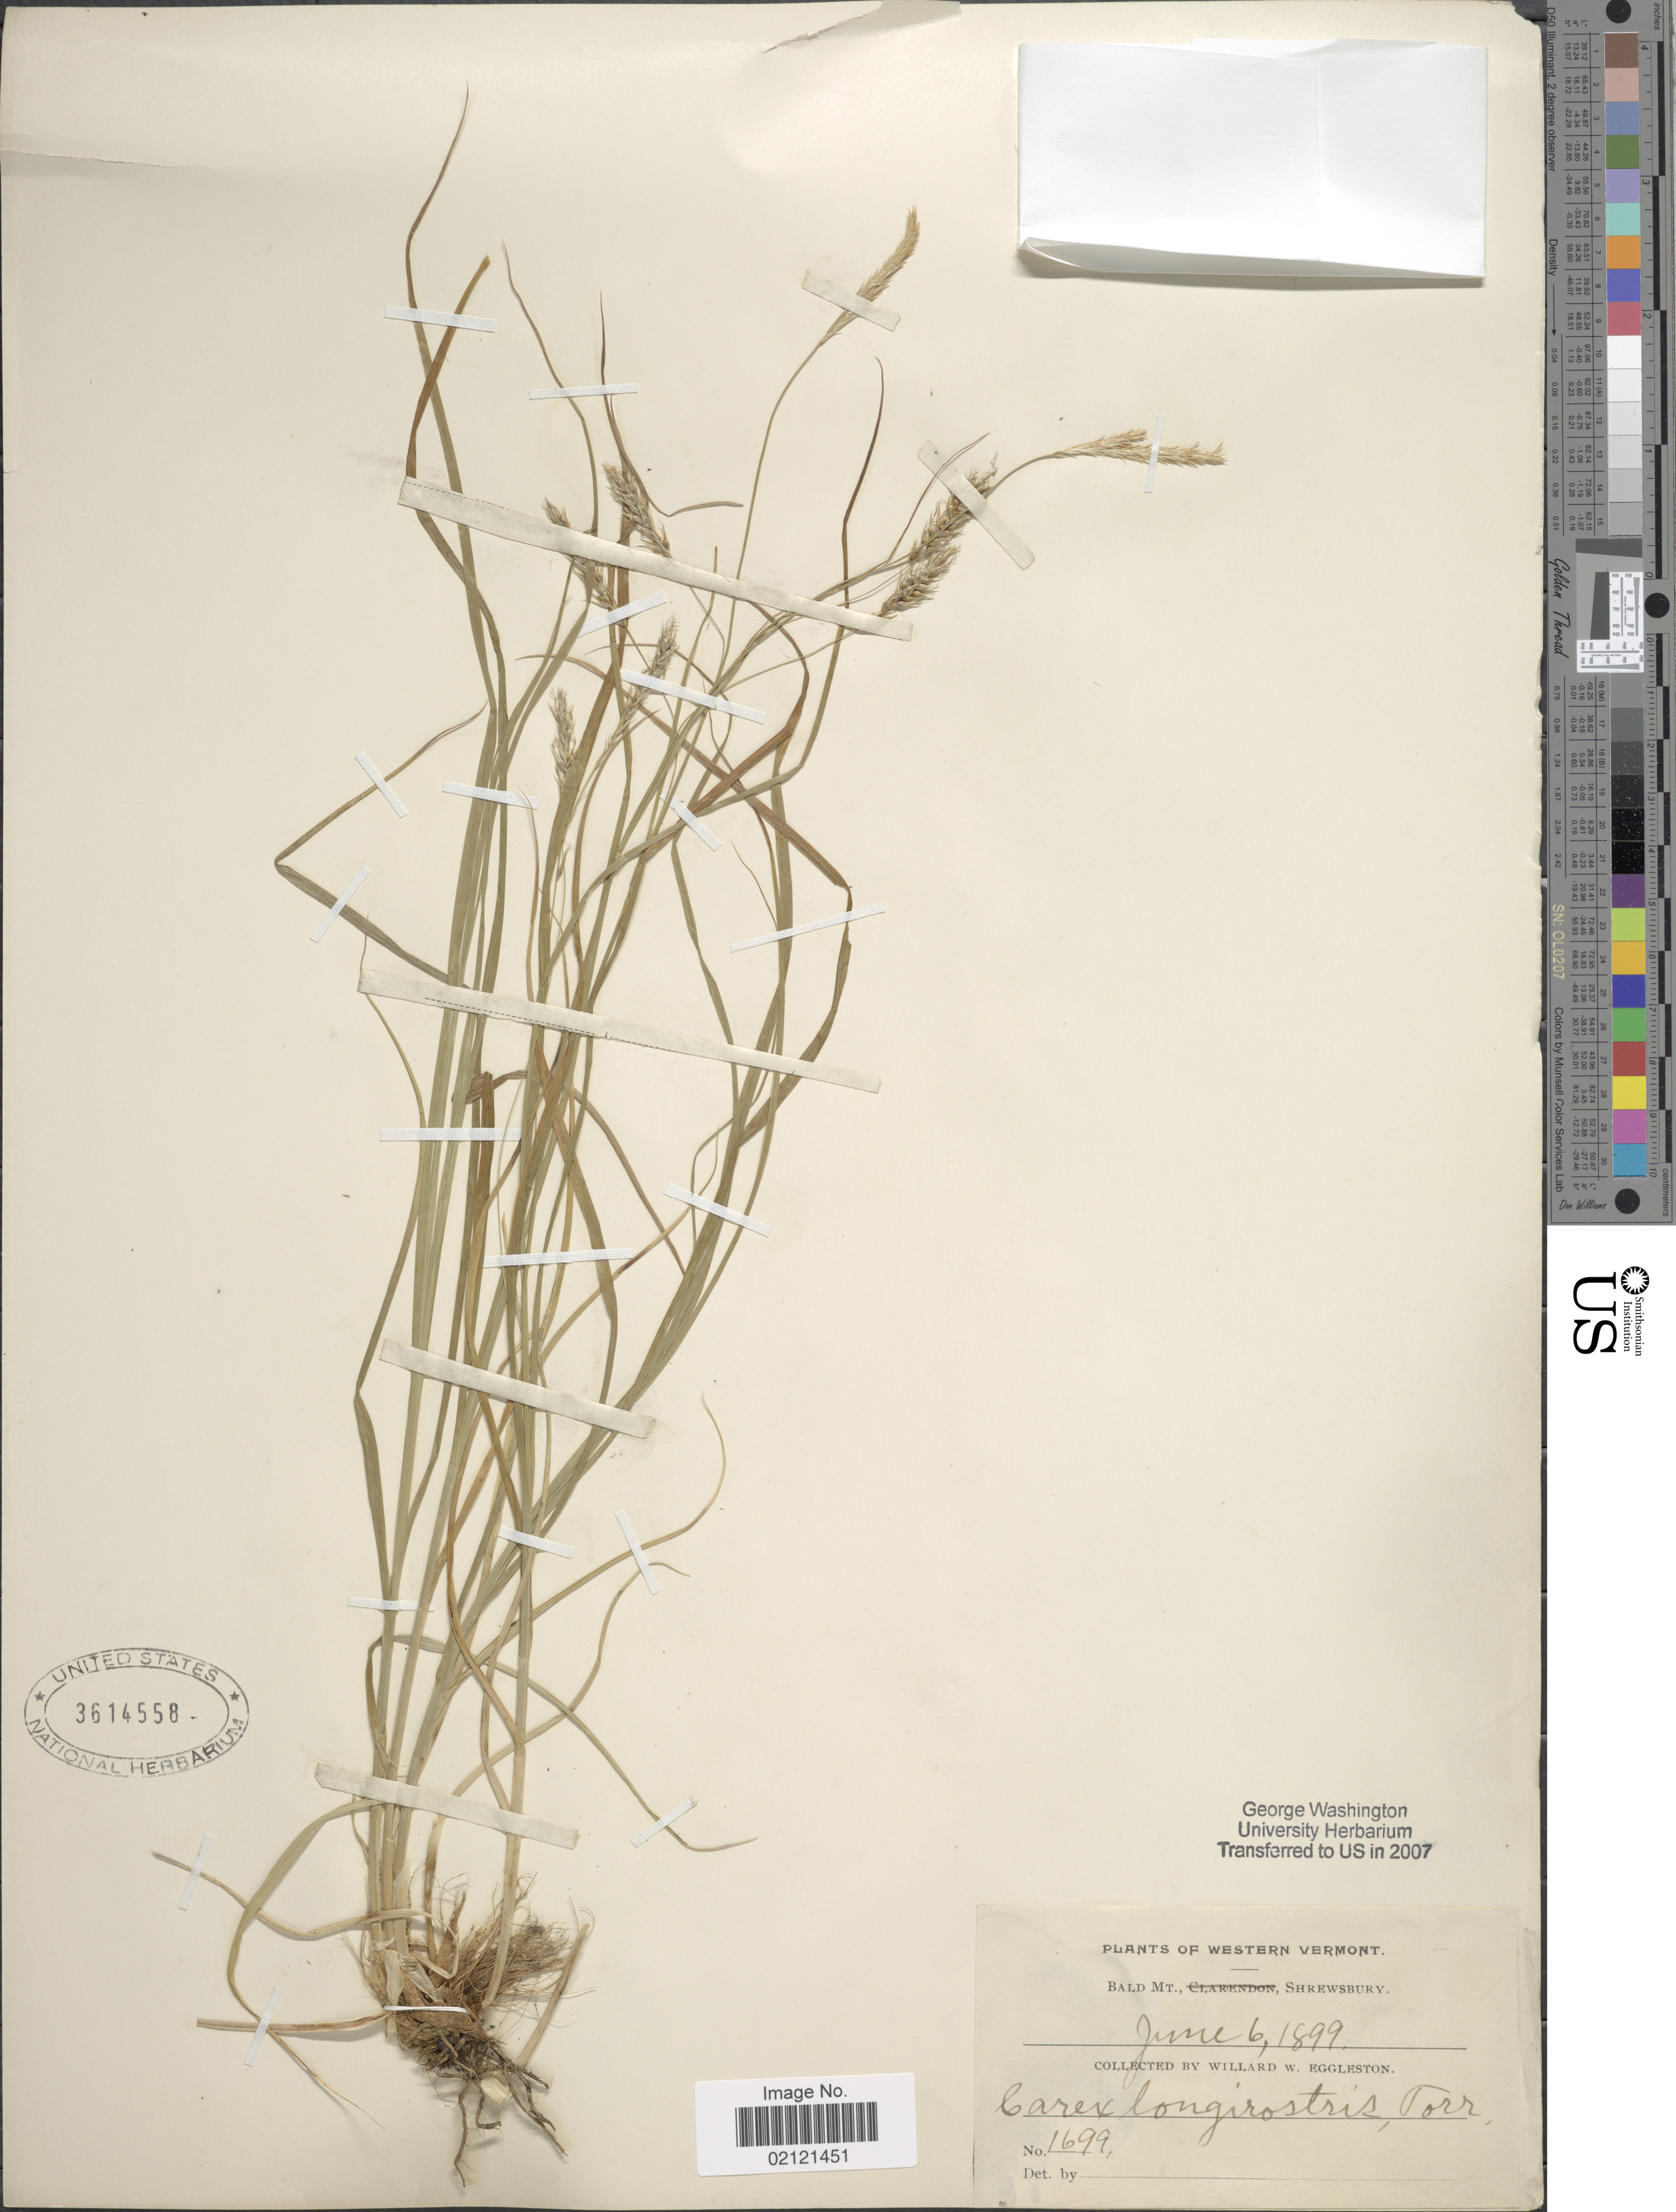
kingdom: Plantae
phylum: Tracheophyta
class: Liliopsida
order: Poales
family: Cyperaceae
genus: Carex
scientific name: Carex sprengelii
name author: Dewey ex Spreng.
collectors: W. W. Eggleston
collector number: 1699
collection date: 1899-06-06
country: United States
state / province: Vermont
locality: Western Vermont, Bald Mt., Shrewsbury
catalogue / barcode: US 3614558